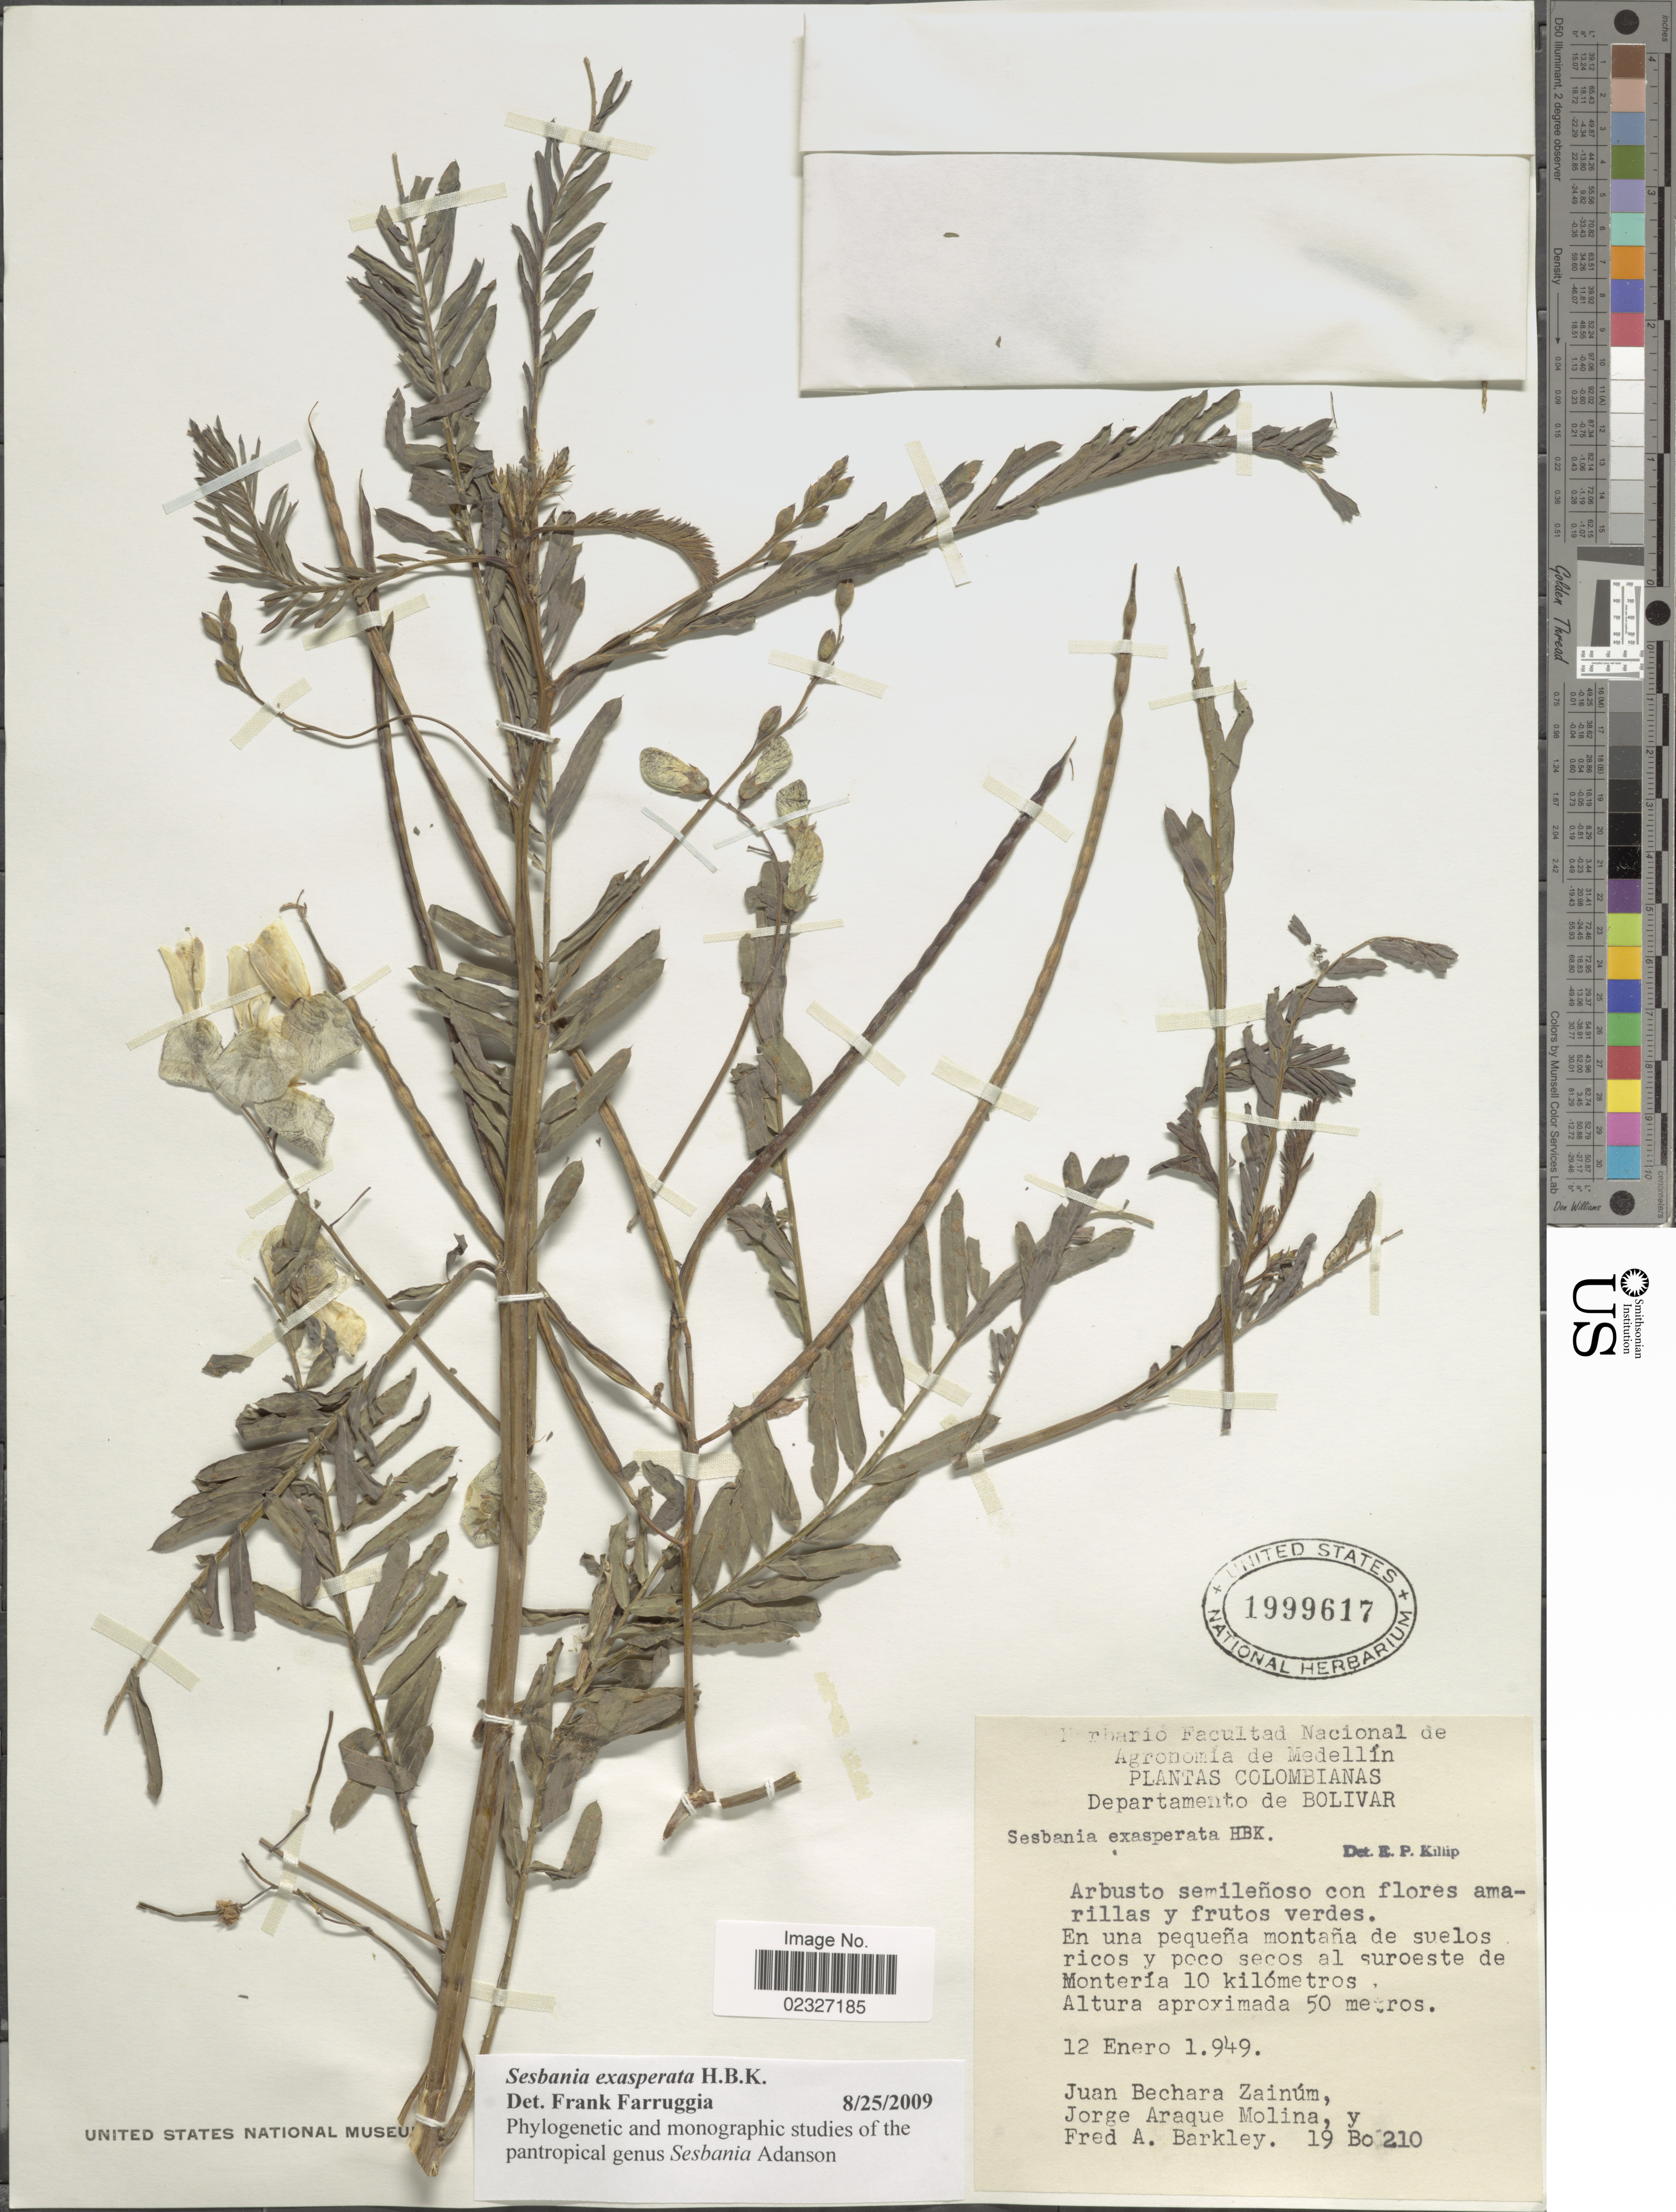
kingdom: Plantae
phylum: Tracheophyta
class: Magnoliopsida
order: Fabales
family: Fabaceae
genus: Sesbania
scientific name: Sesbania exasperata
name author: Kunth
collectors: J. Zainúm, J. Araque Molina & F. A. Barkley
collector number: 19 Bo 210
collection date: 1949-01-12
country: Colombia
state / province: Bolívar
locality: Departamento de Bolivar, En una pequeña montaña de suelos ricos y poco secos al suroeste de Montería 10 kilómetros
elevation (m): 50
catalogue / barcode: US 1999617